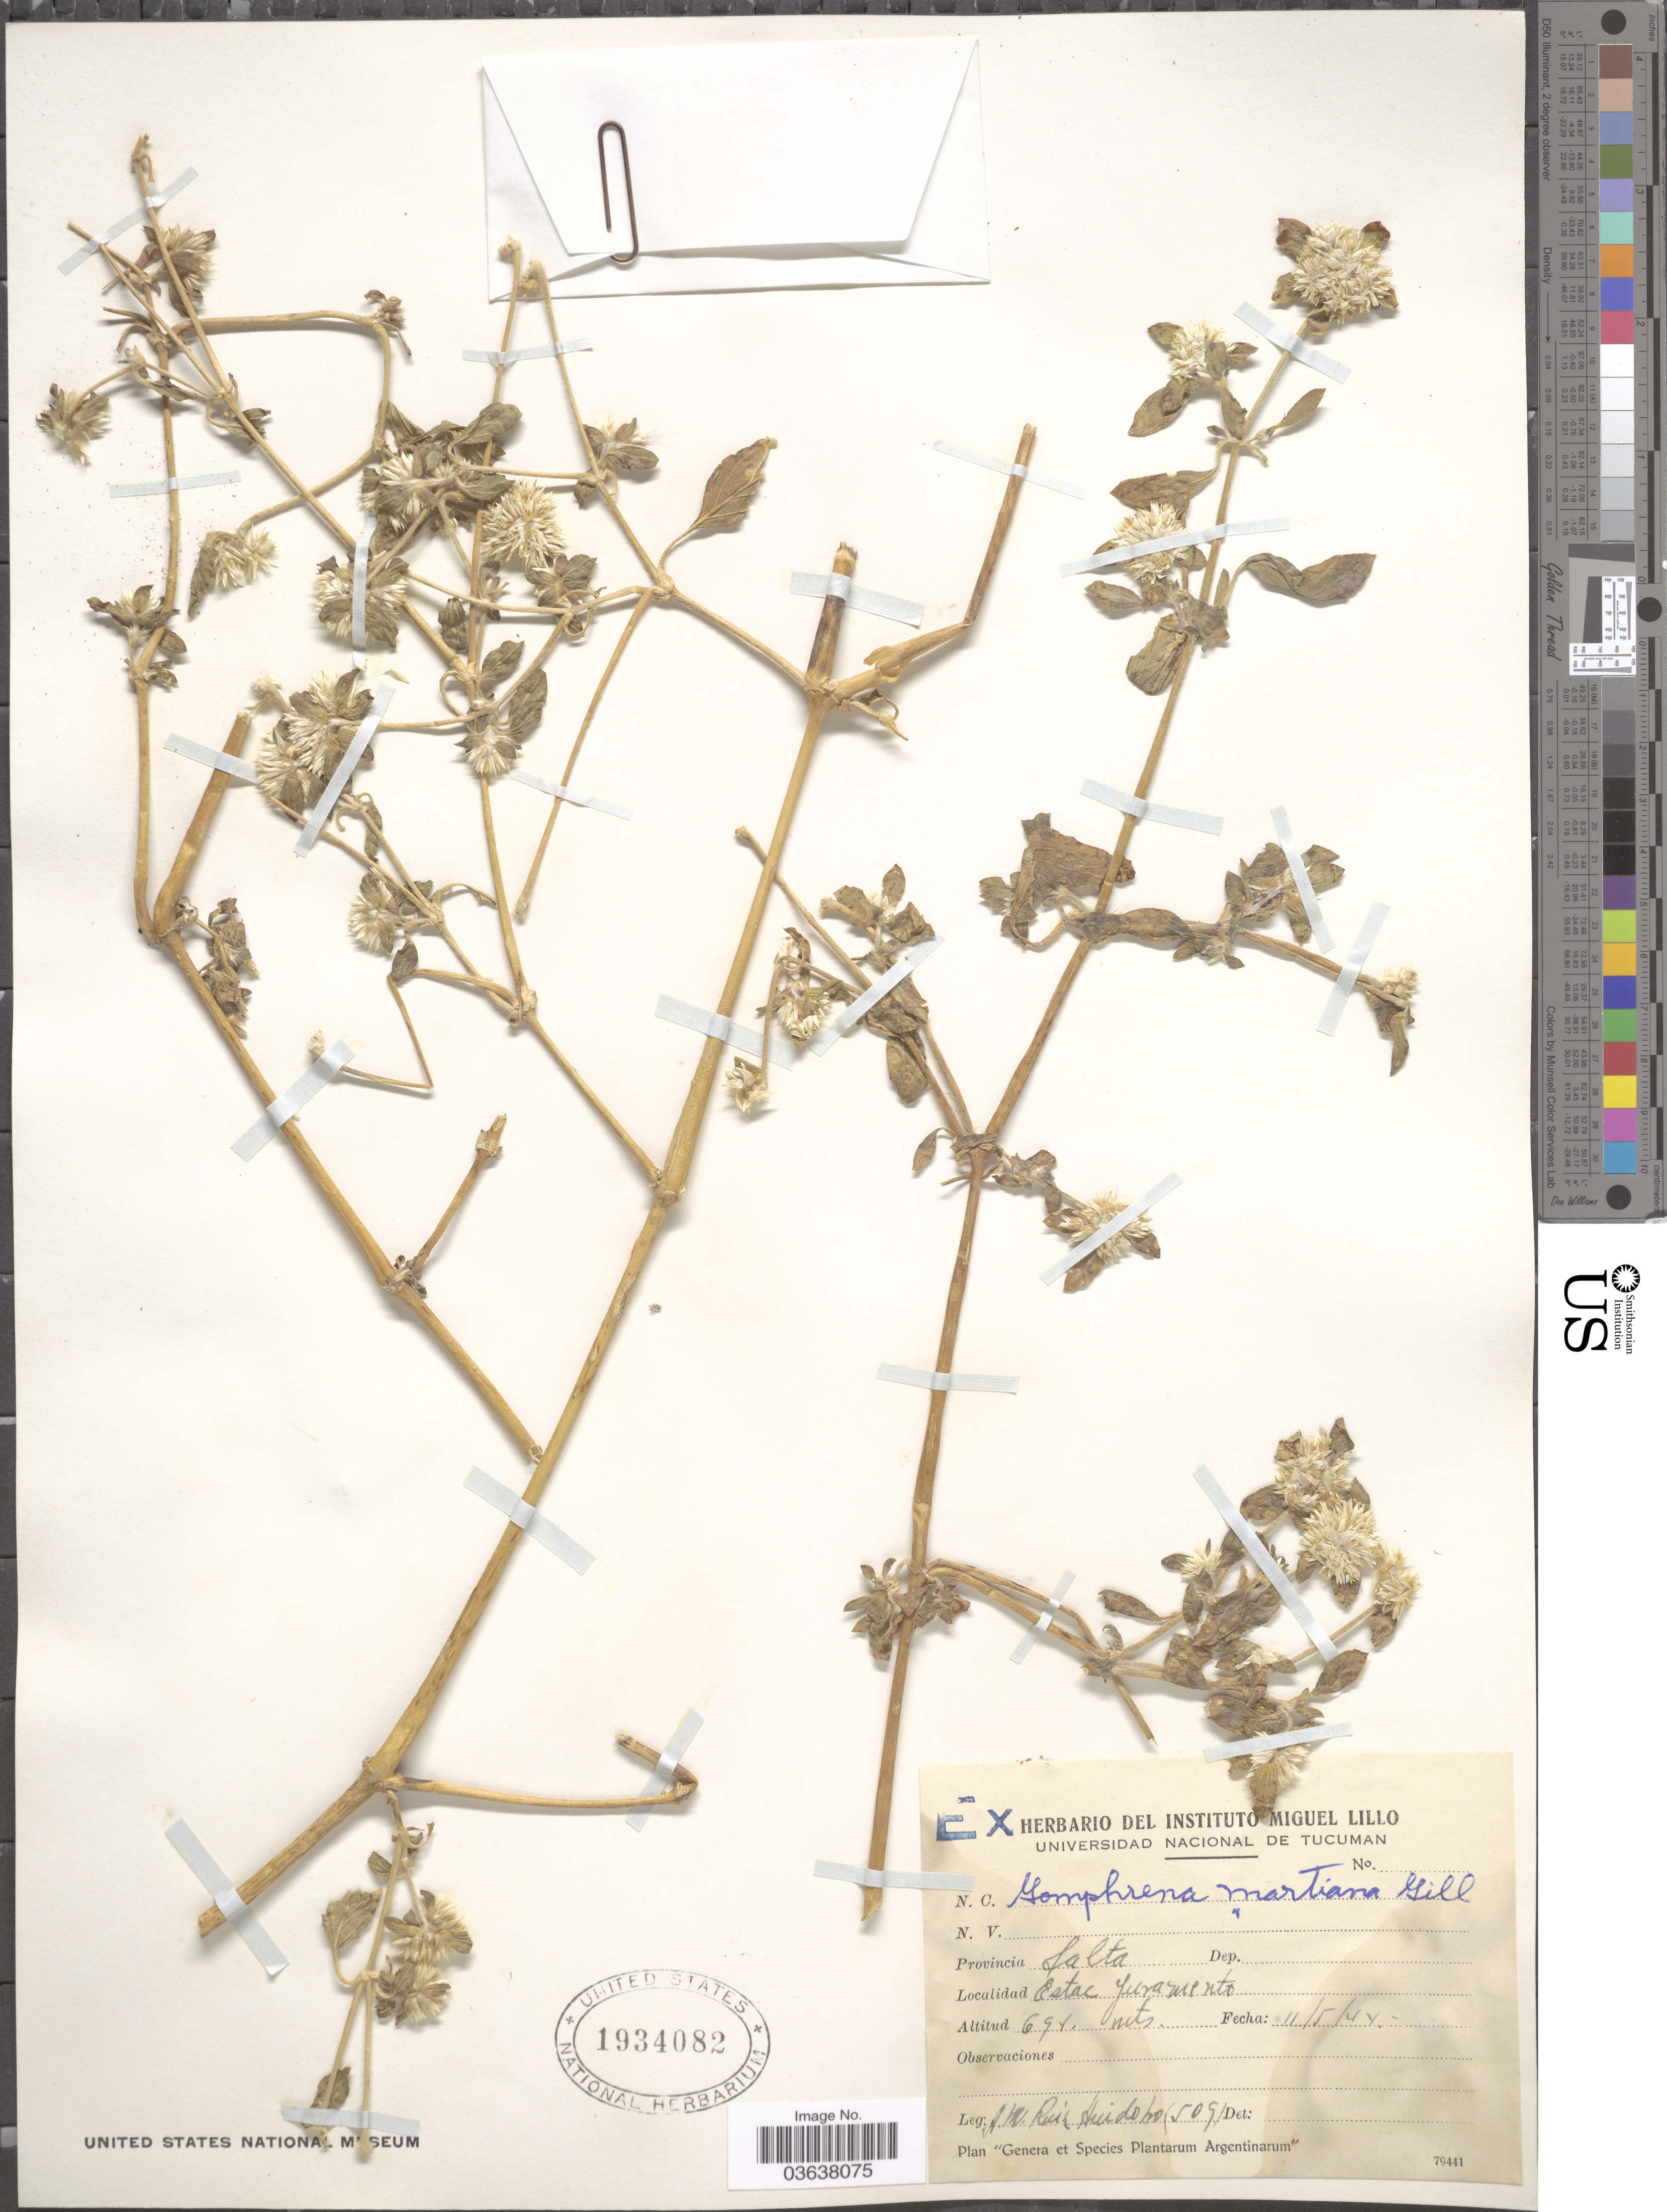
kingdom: Plantae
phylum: Tracheophyta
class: Magnoliopsida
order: Caryophyllales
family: Amaranthaceae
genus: Gomphrena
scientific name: Gomphrena martiana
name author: Gillies ex Moq.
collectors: A. Ruiz Huidobo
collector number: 509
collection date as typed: Transcribed d/m/y: 11/5/44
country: Argentina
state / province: Salta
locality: Estac Juramento.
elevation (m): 694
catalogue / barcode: US 1934082